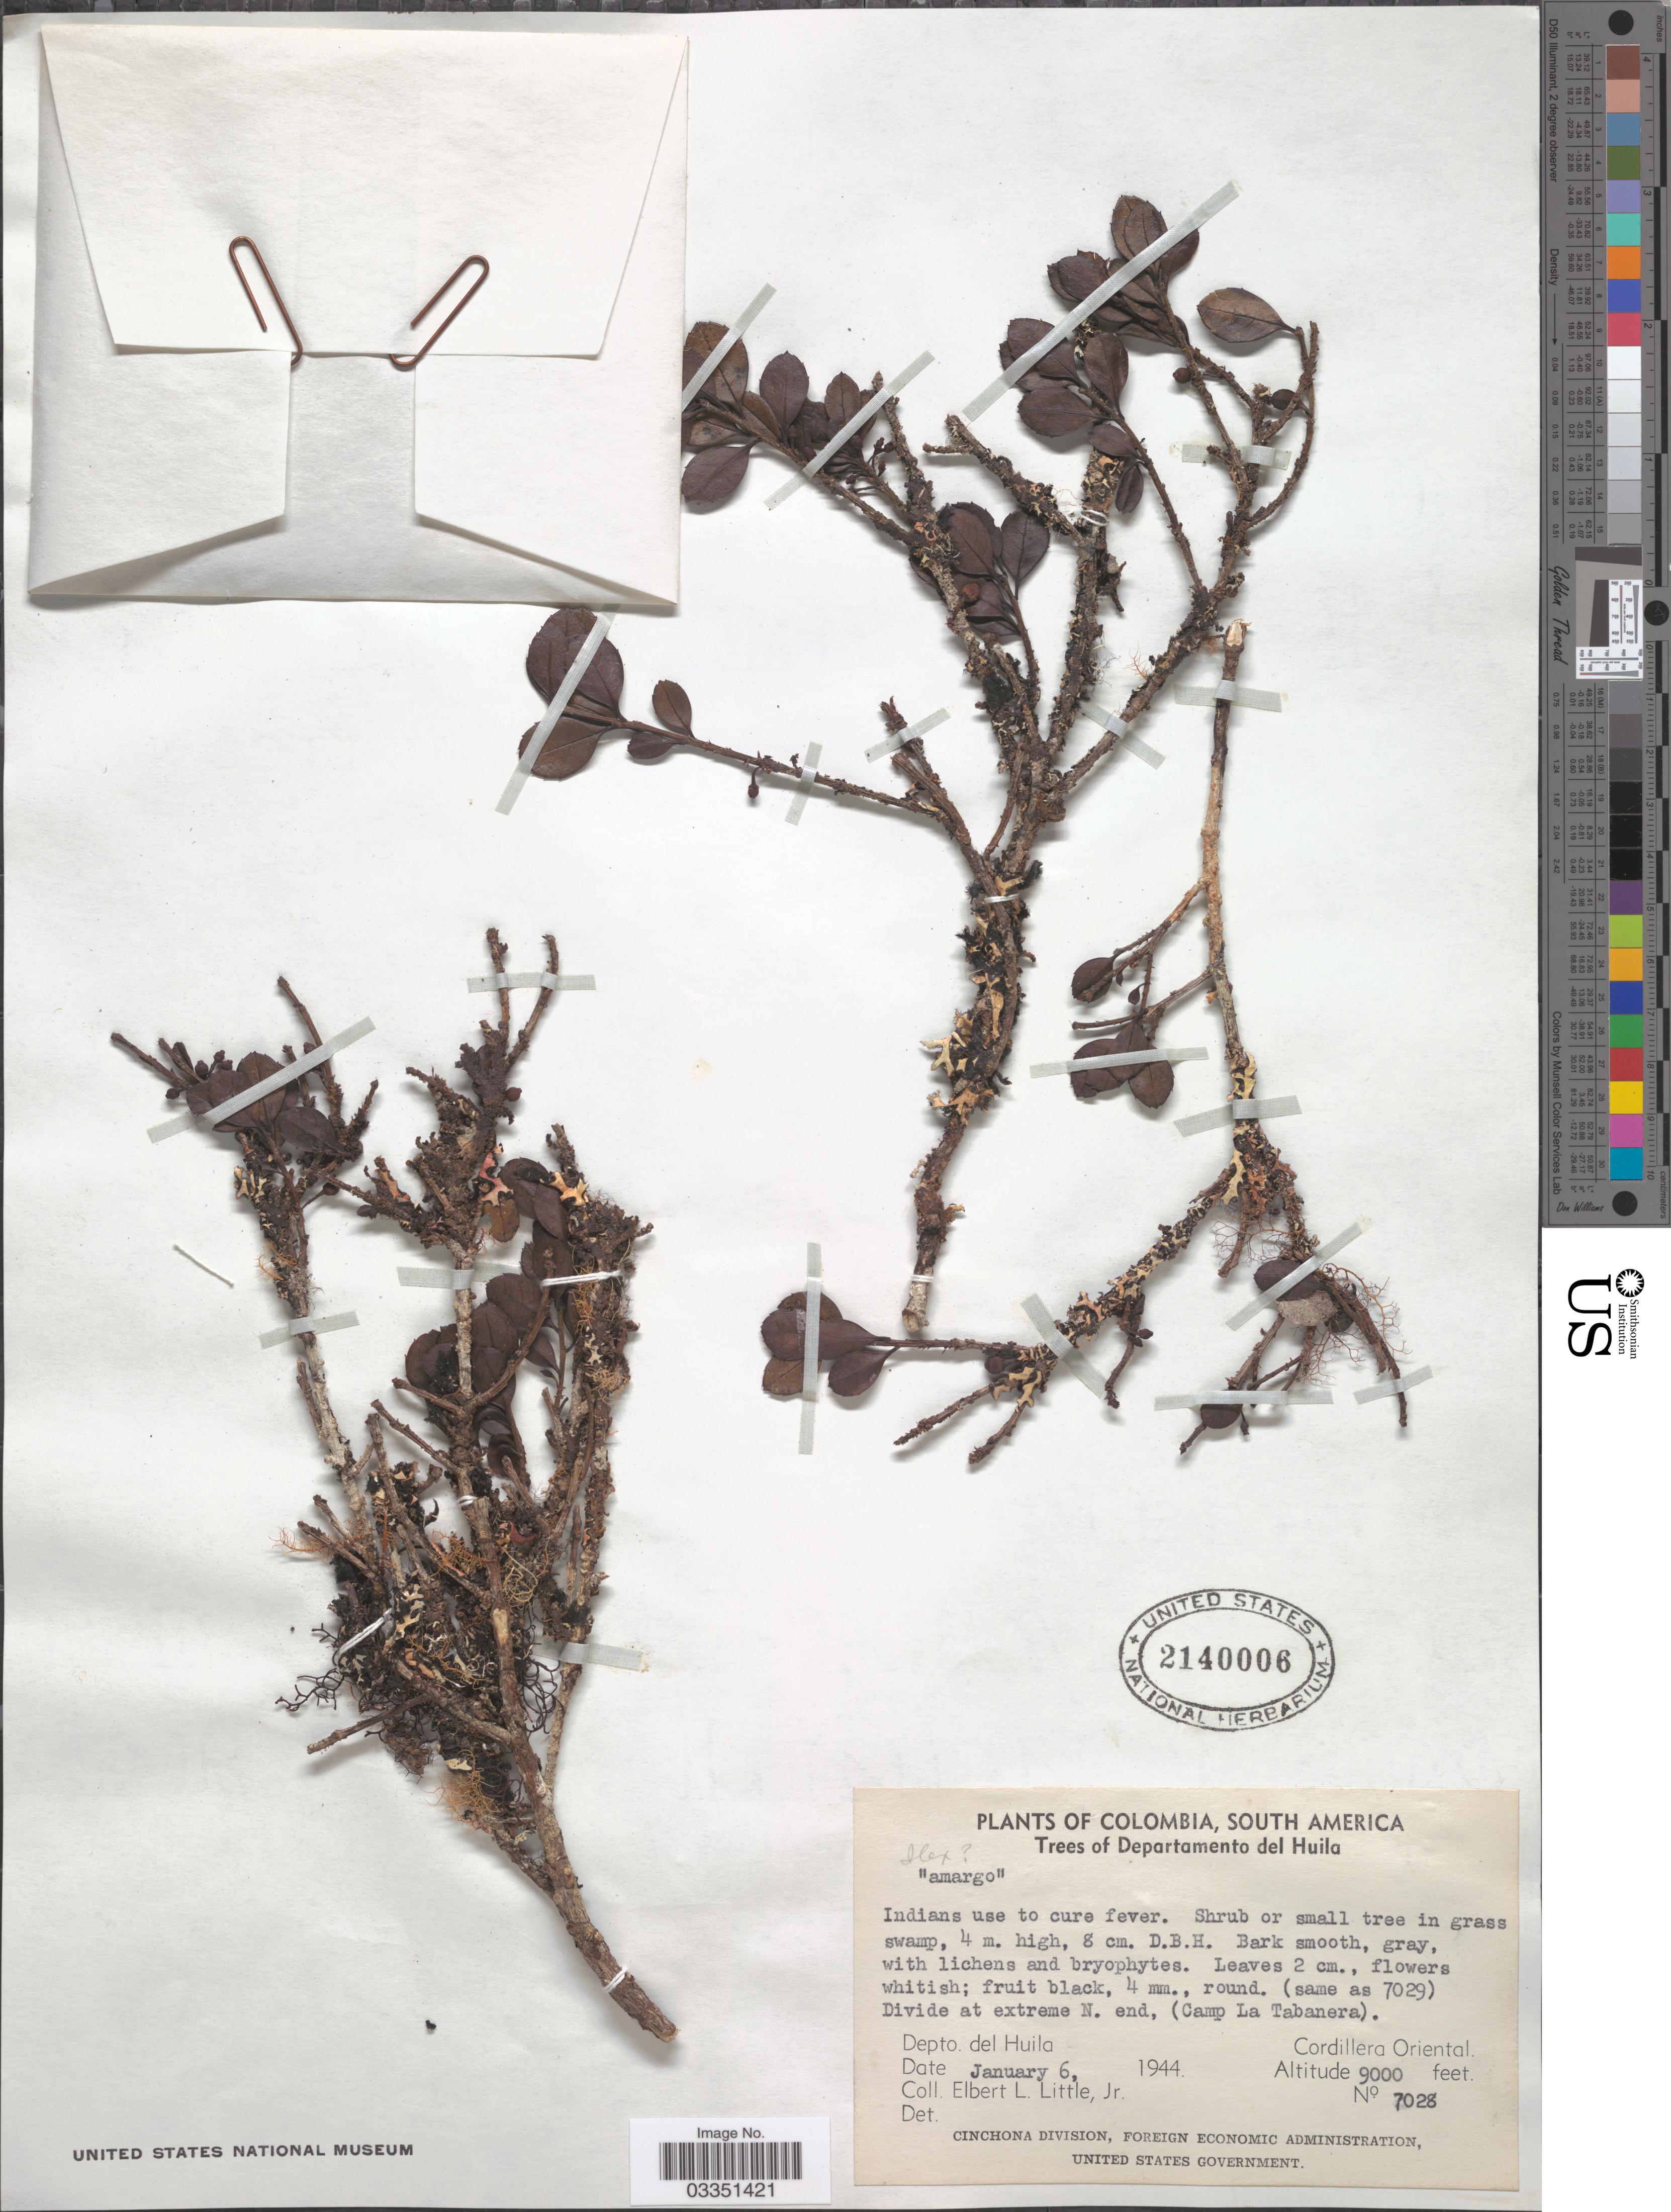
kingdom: Plantae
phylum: Tracheophyta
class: Magnoliopsida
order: Aquifoliales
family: Aquifoliaceae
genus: Ilex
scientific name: Ilex sp.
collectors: E. L. Little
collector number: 7028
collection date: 1944-01-06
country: Colombia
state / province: Huila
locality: Departamento del Huila. Divide at extreme N. end, (Camp La Tabanera). Cordillera Oriental.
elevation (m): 2743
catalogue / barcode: US 2140006